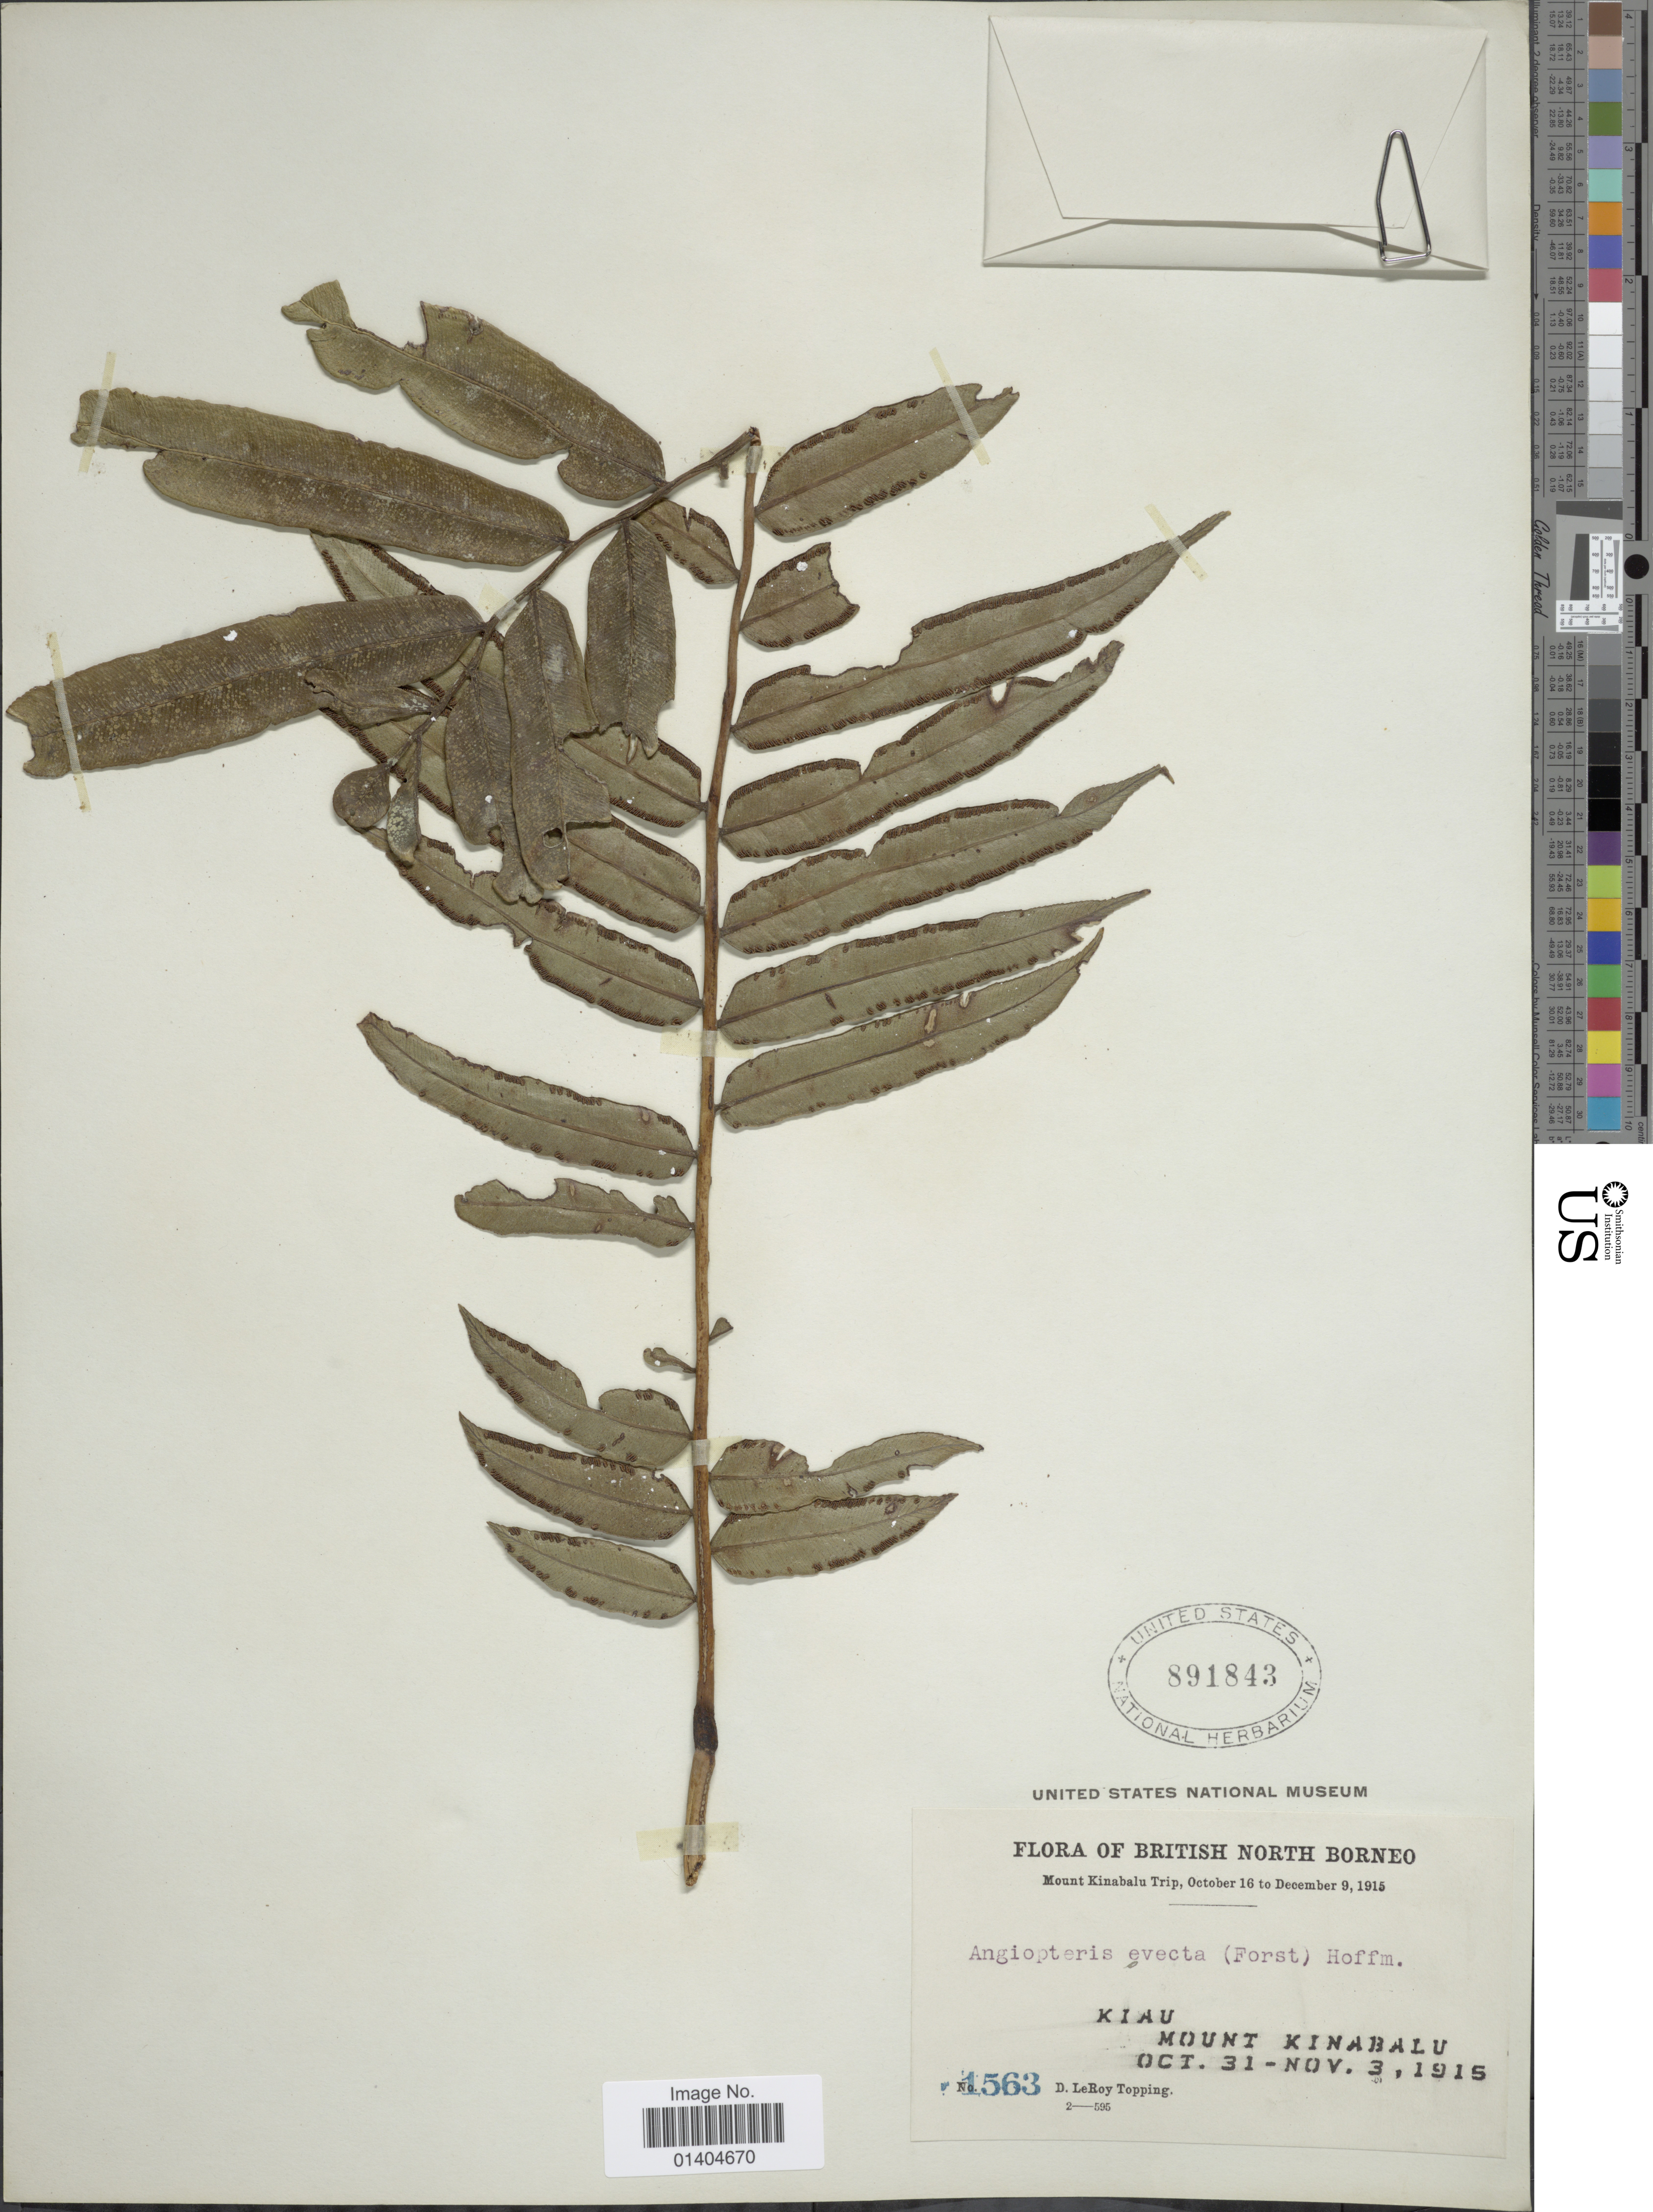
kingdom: Plantae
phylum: Tracheophyta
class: Polypodiopsida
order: Marattiales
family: Marattiaceae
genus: Angiopteris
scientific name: Angiopteris evecta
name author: (G. Forst.) Hoffm.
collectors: D. L. Topping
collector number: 1563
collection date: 1915-10-31/1915-11-03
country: Malaysia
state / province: Sabah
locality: British North Borneo. Kiau, Mount Kinabalu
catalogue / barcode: US 891843